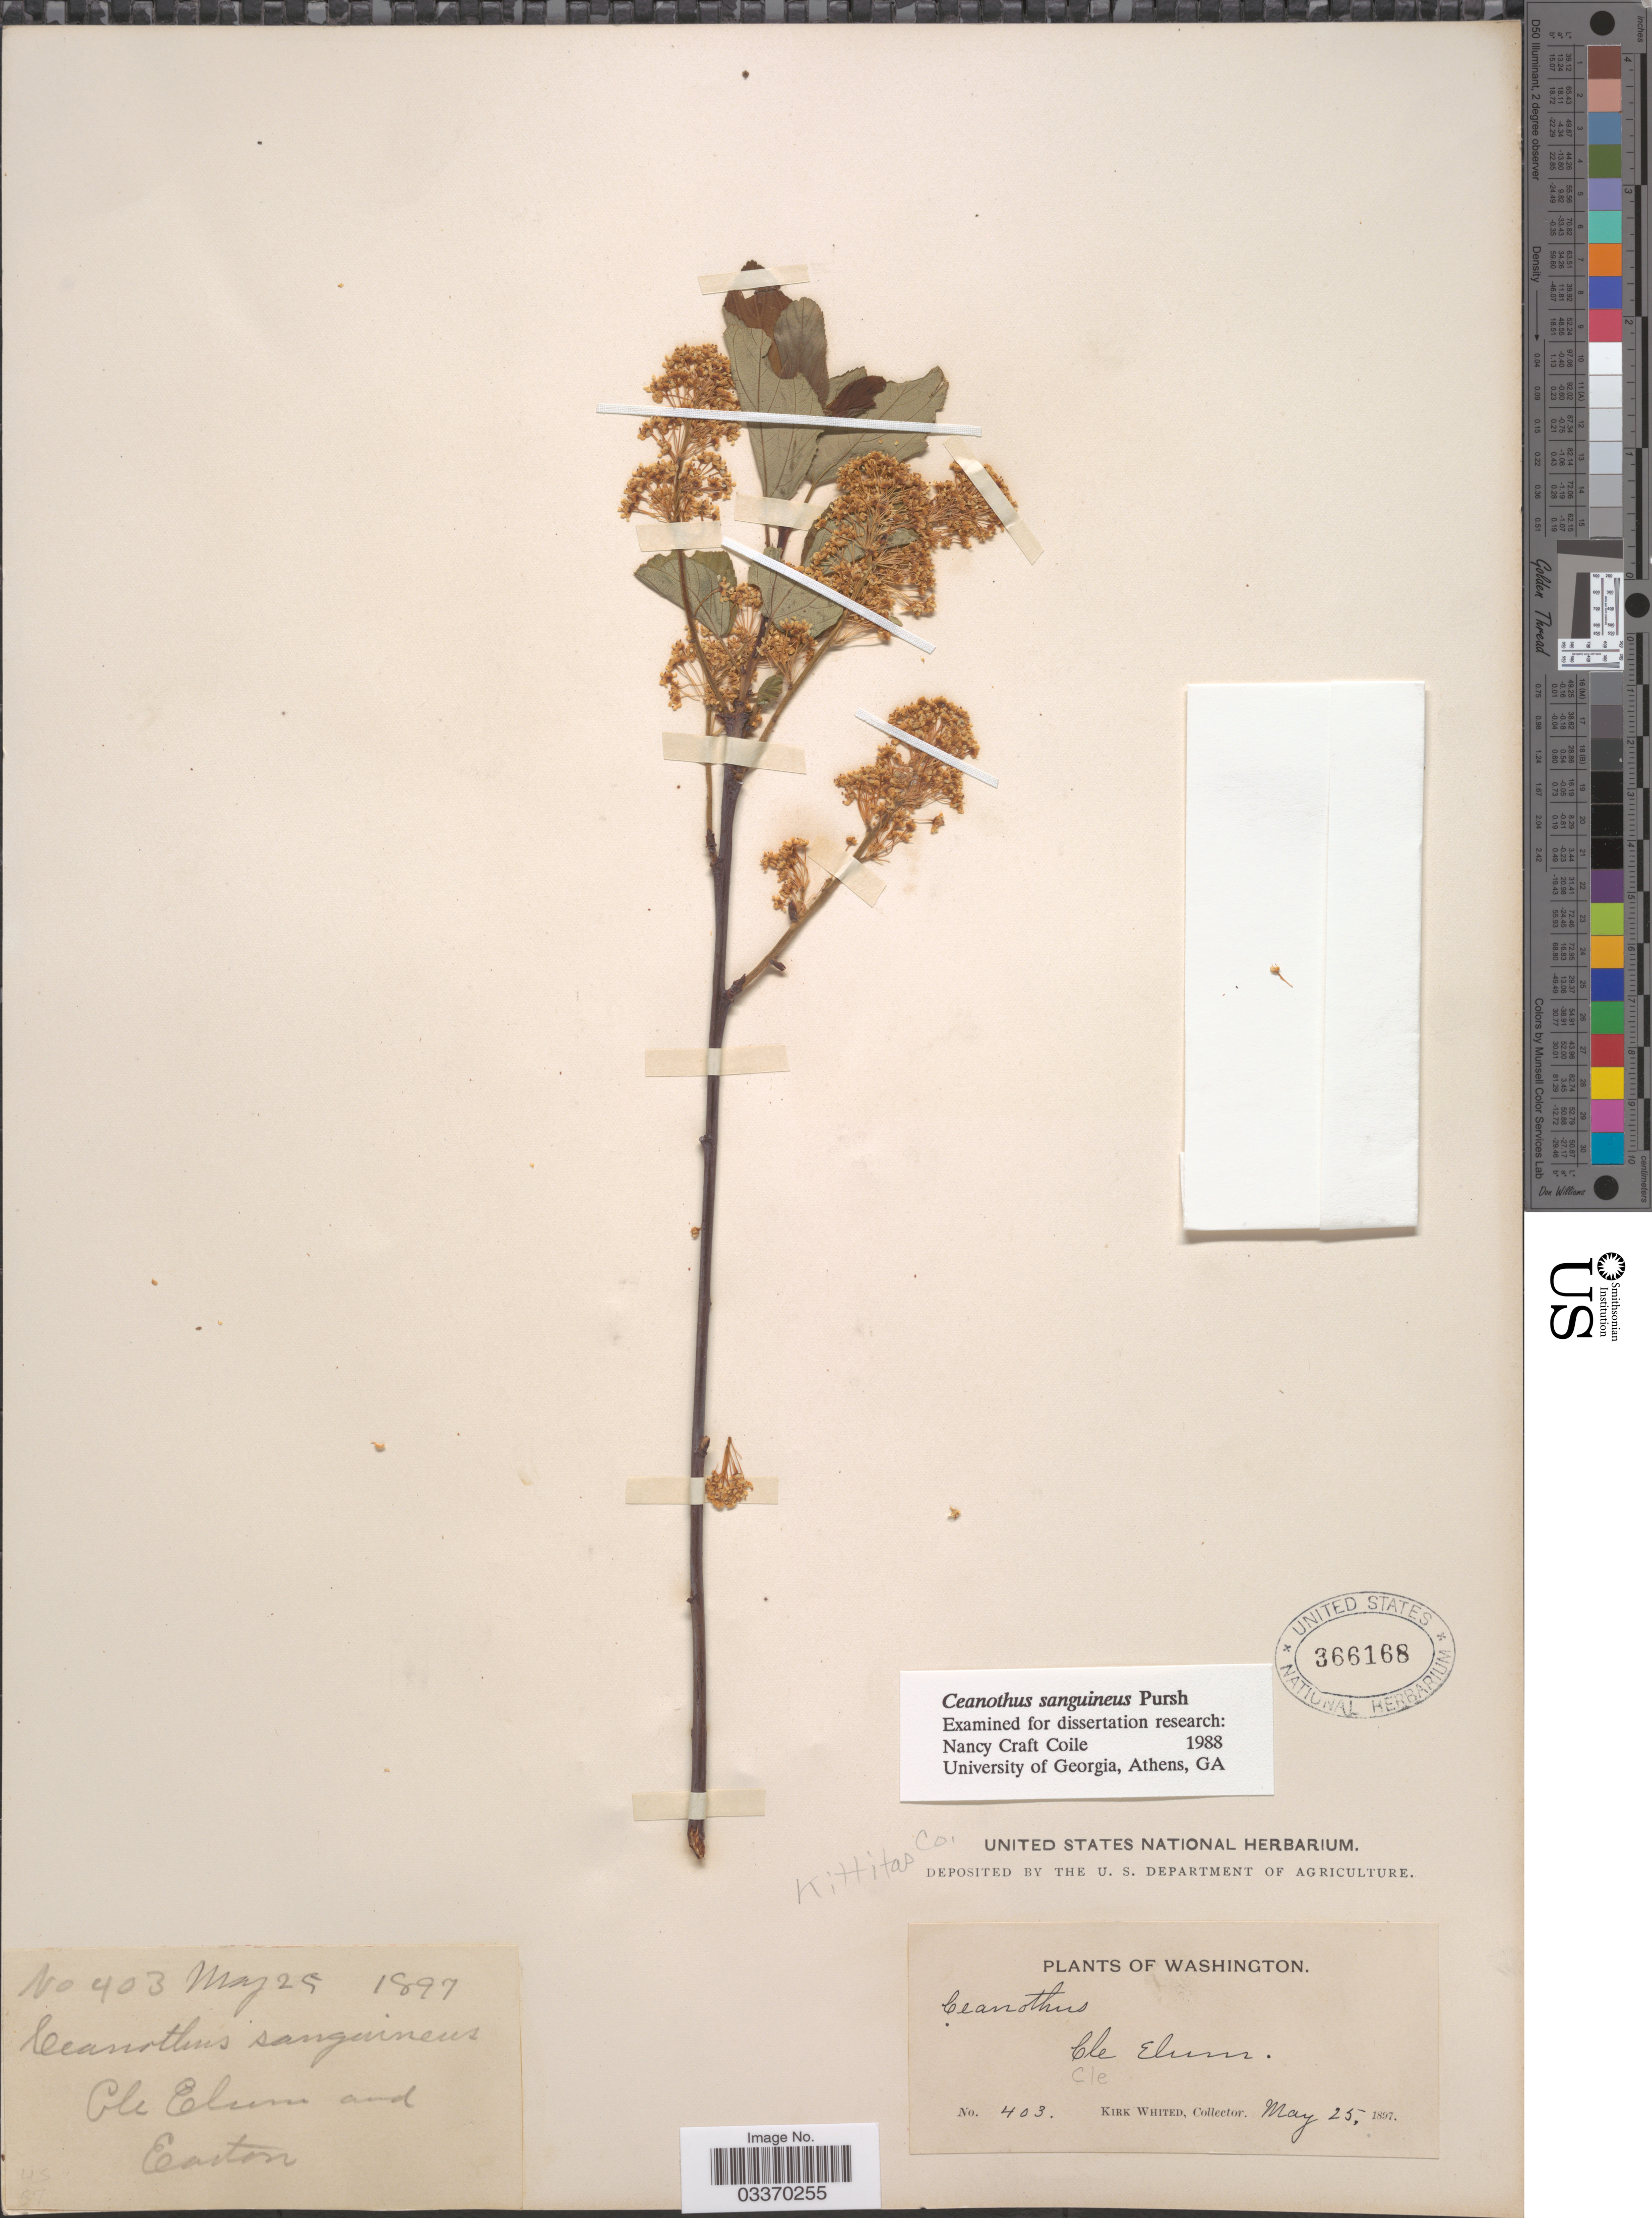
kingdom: Plantae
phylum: Tracheophyta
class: Magnoliopsida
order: Rosales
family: Rhamnaceae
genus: Ceanothus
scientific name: Ceanothus sanguineus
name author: Pursh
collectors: K. Whited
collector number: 403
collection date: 1897-05-25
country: United States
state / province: Washington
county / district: Kittitas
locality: Cle Elum and Easton.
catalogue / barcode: US 366168